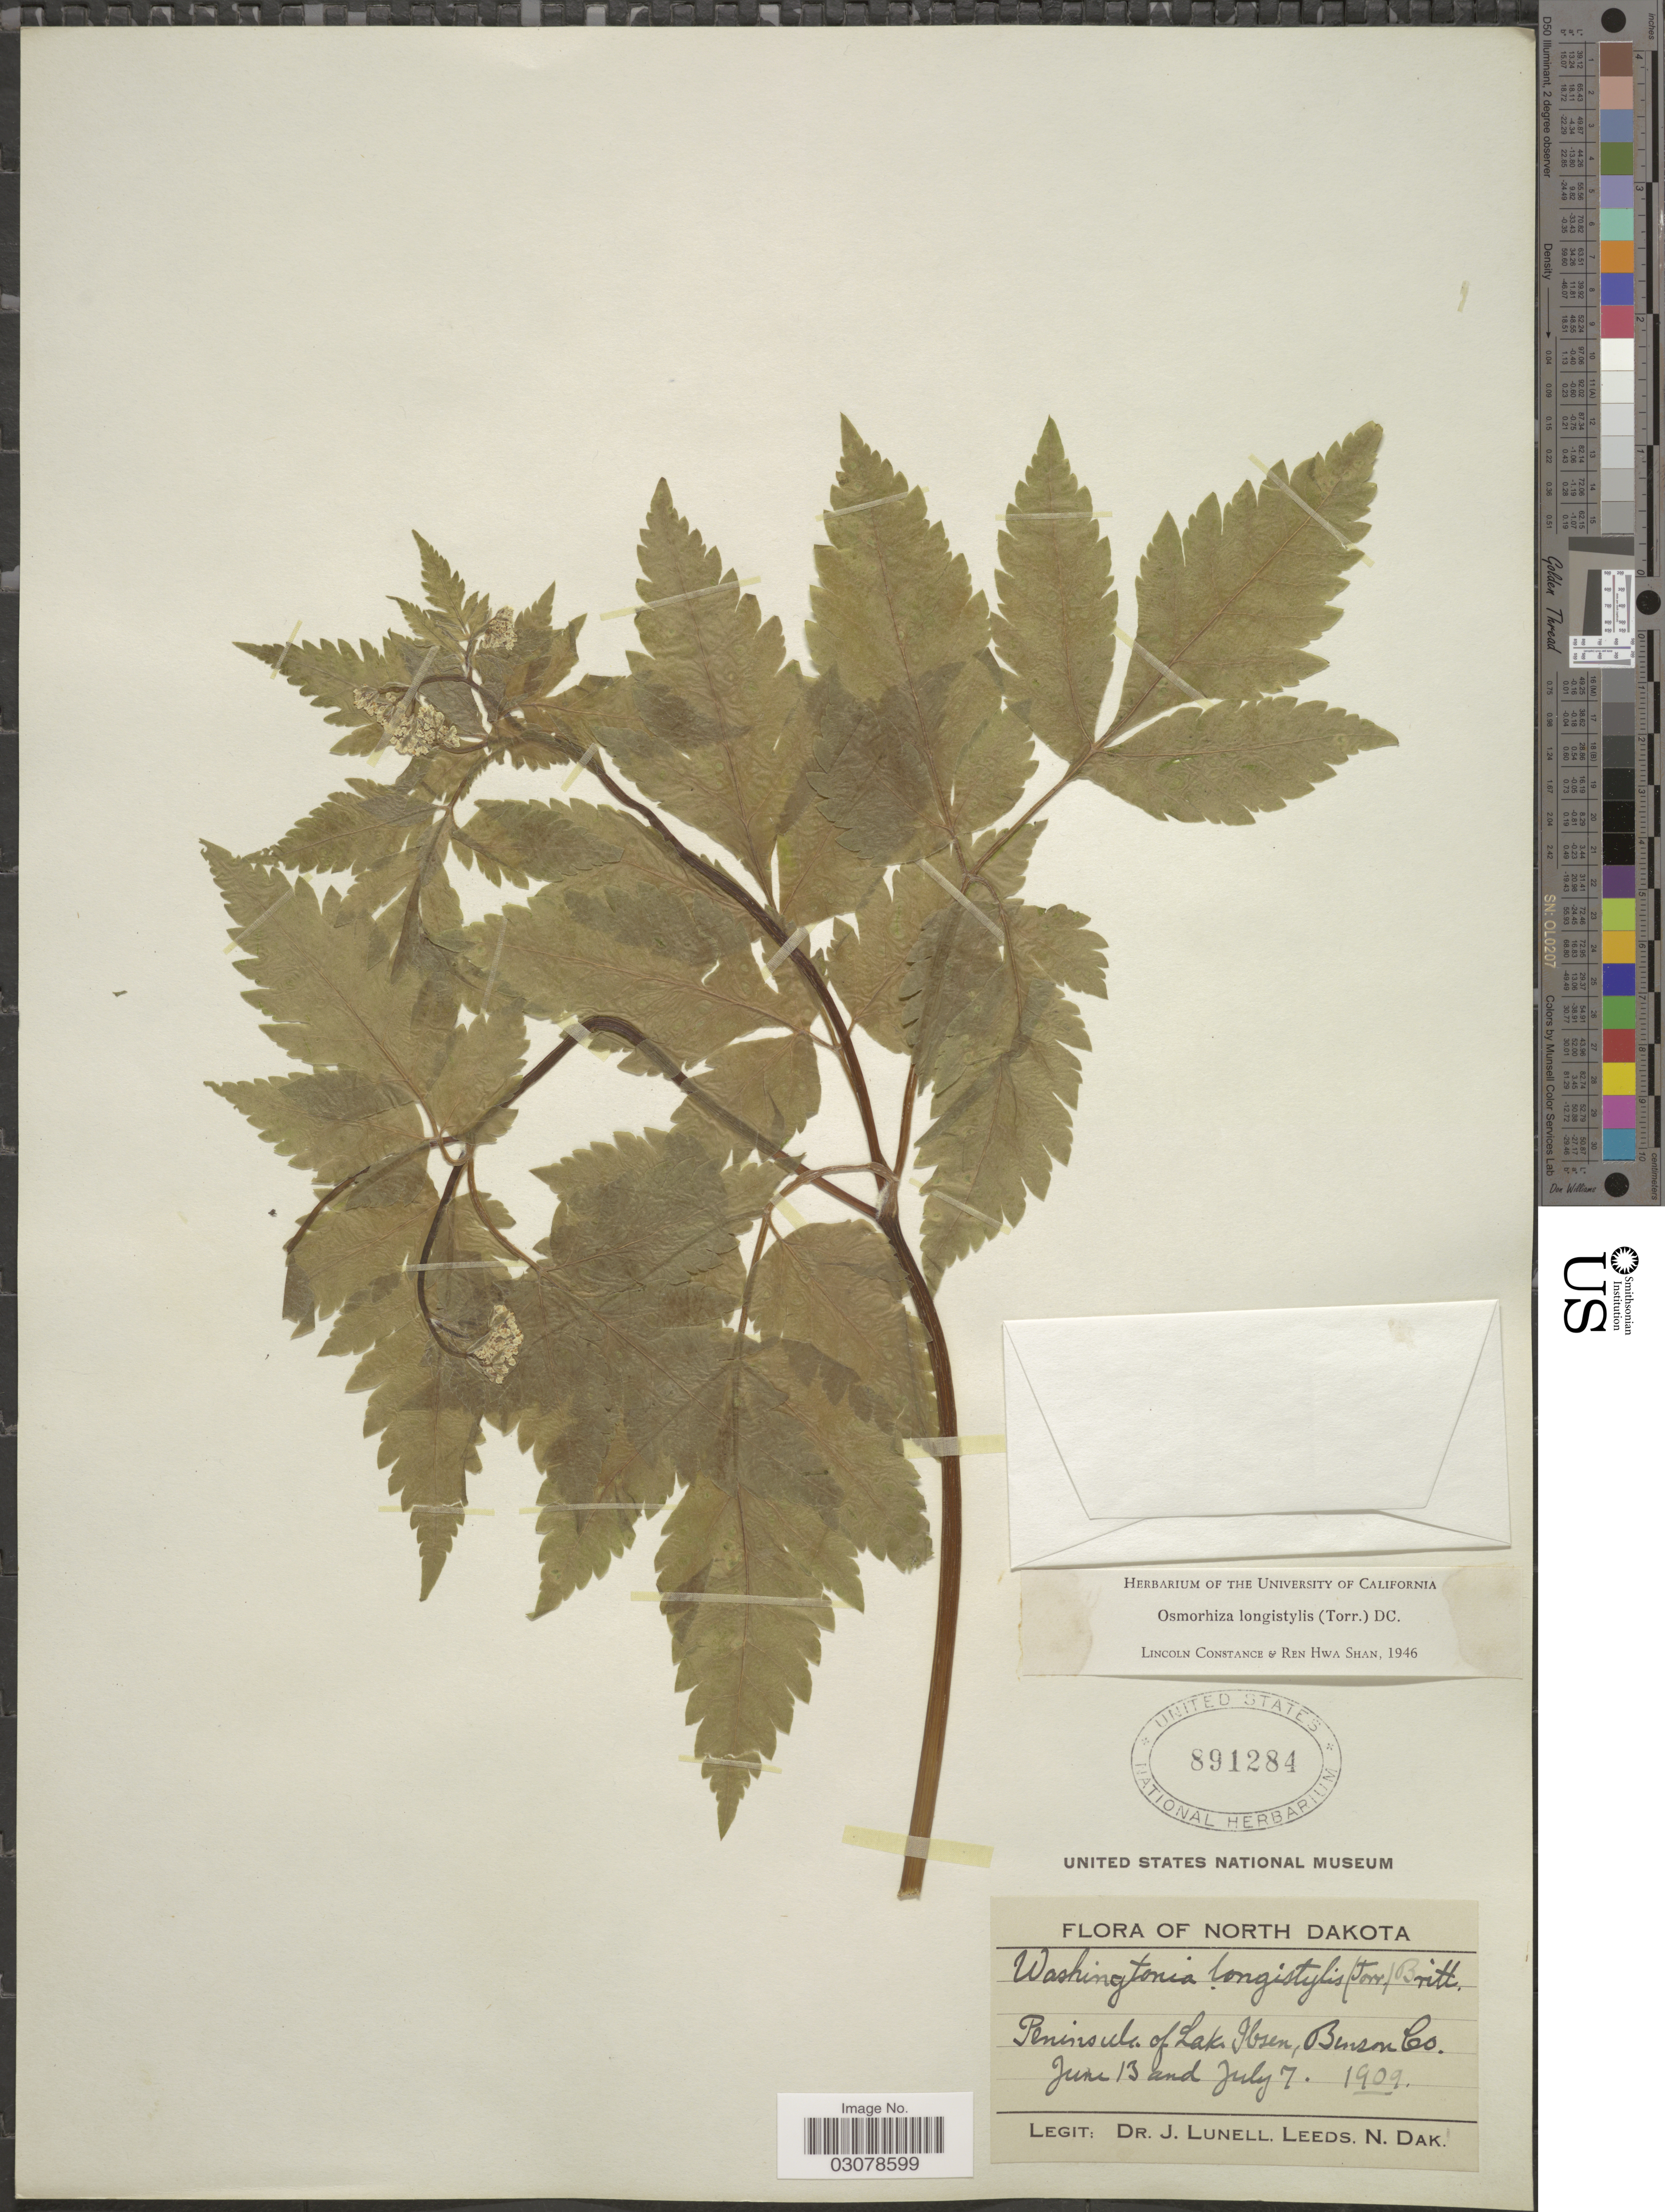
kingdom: Plantae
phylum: Tracheophyta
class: Magnoliopsida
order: Apiales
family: Apiaceae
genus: Osmorhiza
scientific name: Osmorhiza longistylis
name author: (Torr.) DC.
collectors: J. Lunell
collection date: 1909-06-13/1909-07-07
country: United States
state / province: North Dakota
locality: Peninsul. of Lake Ibsen, Benson Co.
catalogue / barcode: US 891284